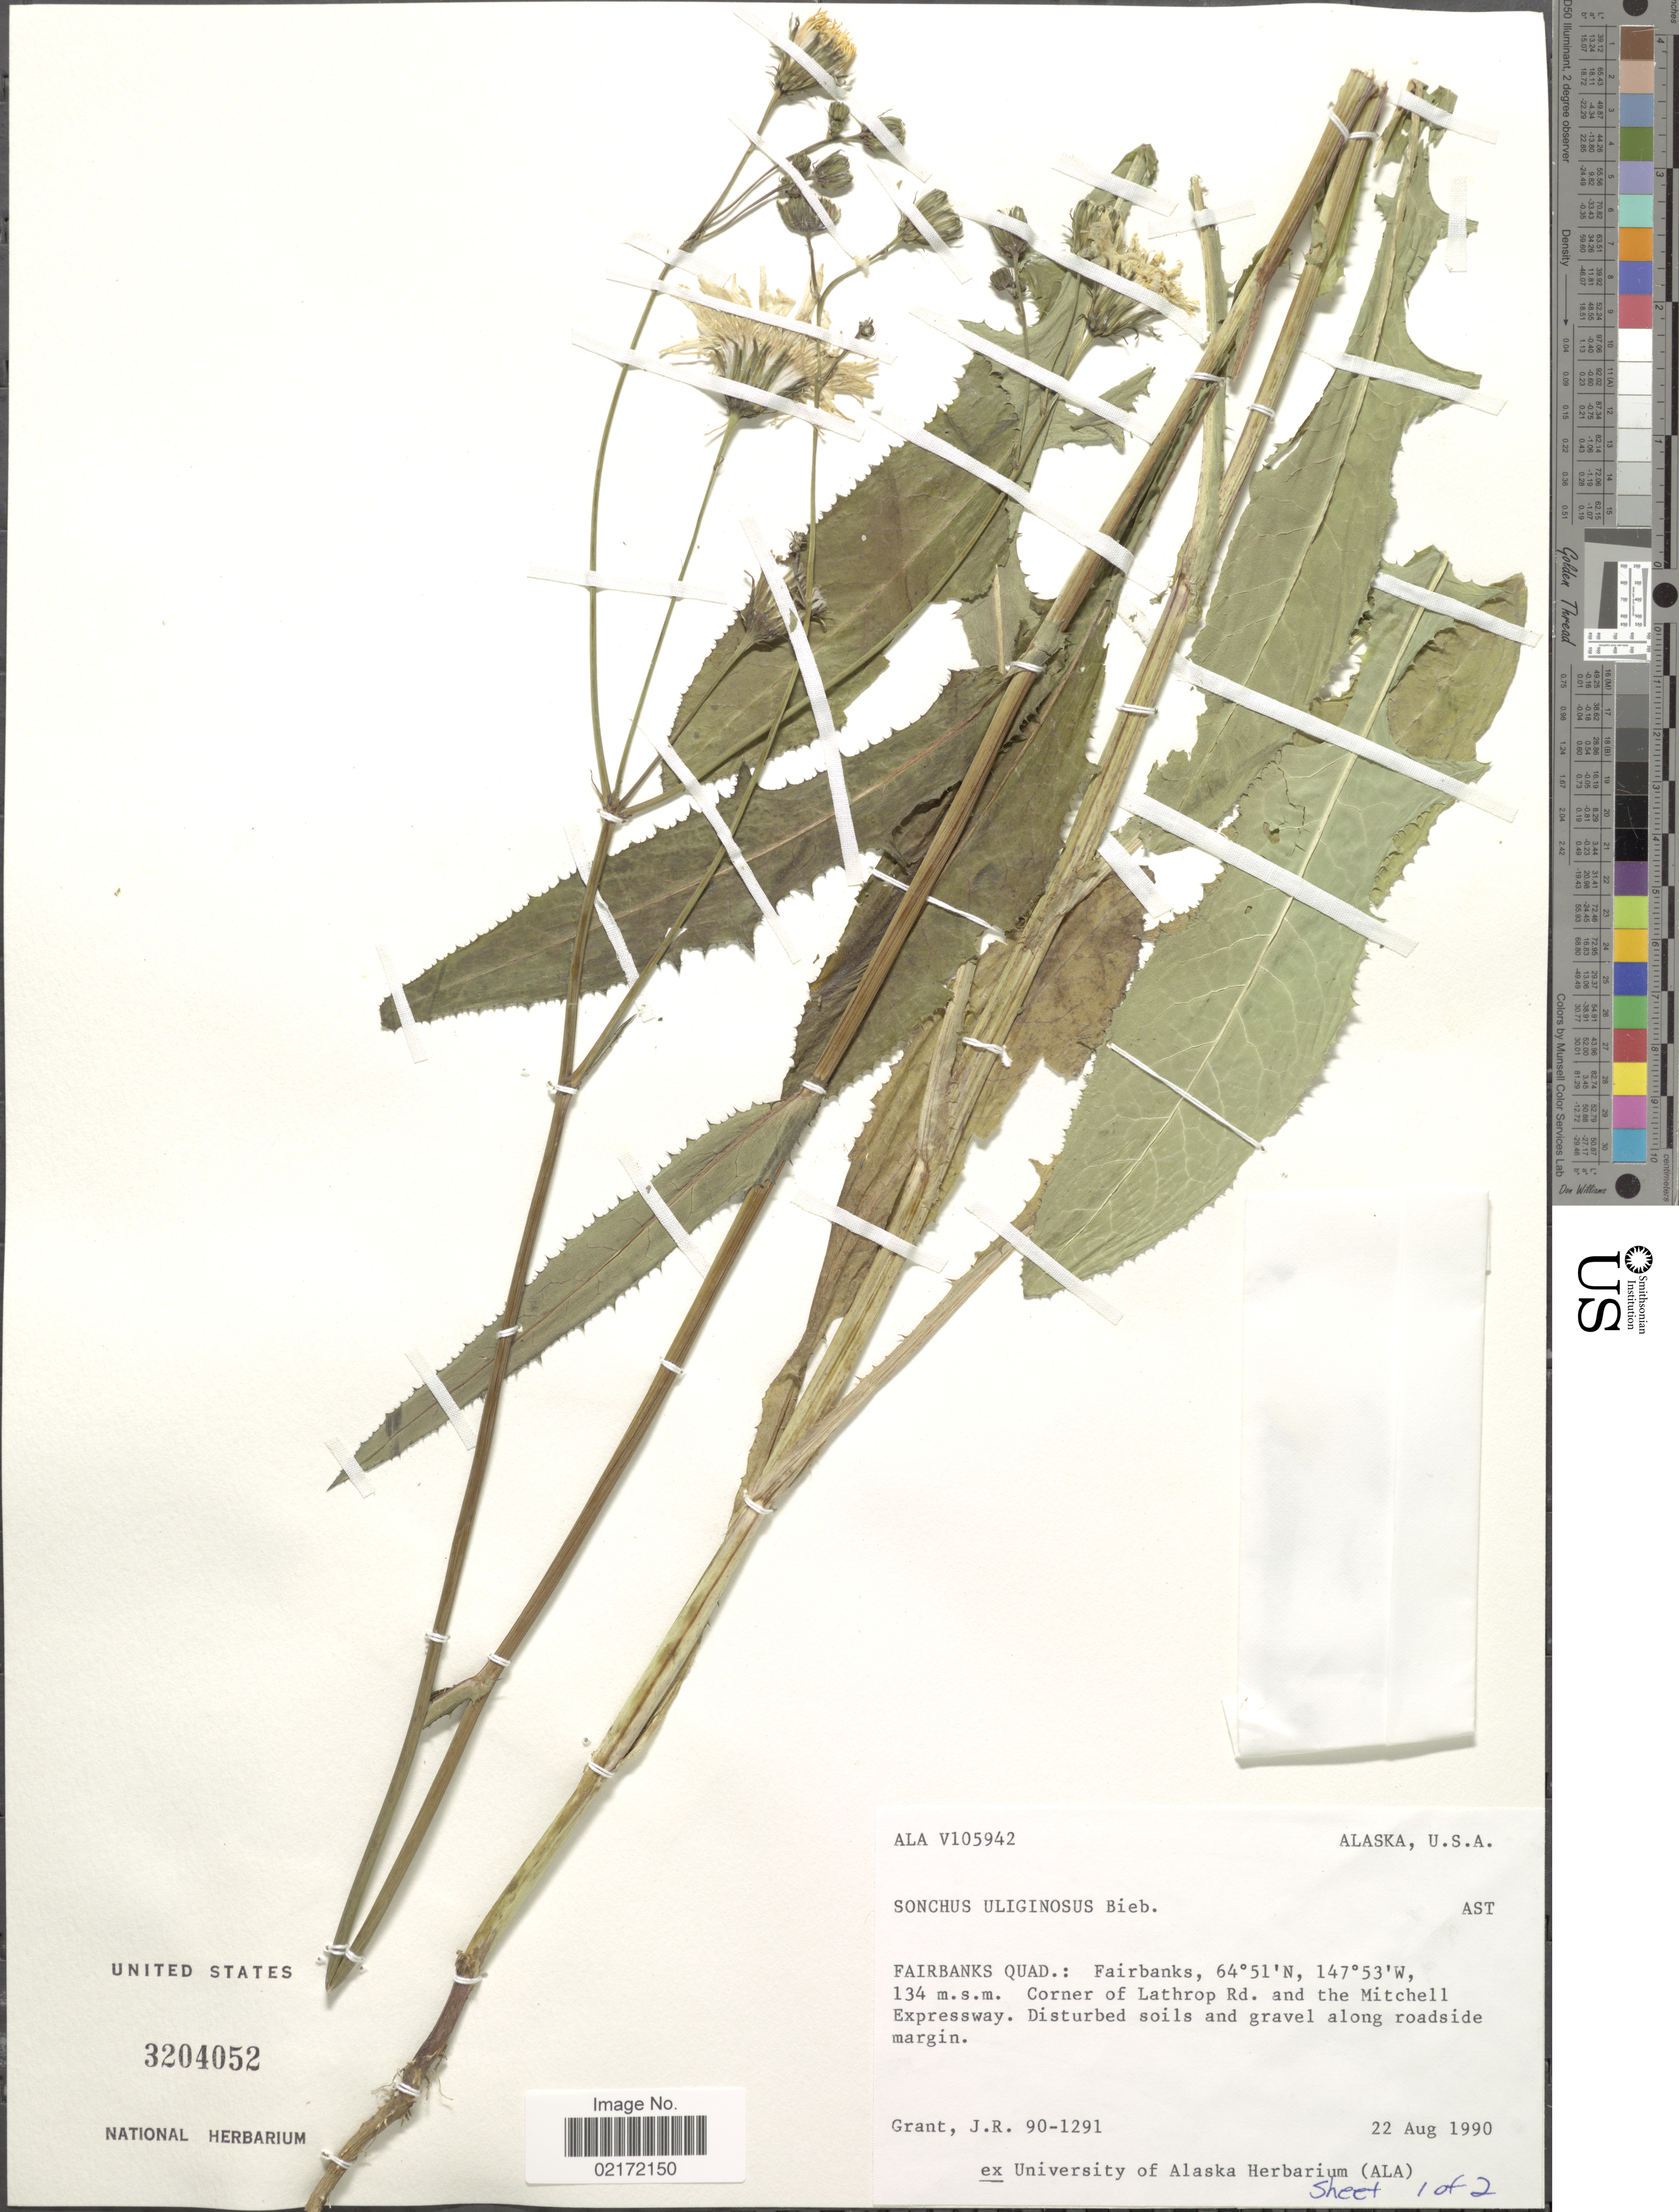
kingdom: Plantae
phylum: Tracheophyta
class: Magnoliopsida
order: Asterales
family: Asteraceae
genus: Sonchus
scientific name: Sonchus arvensis subsp. uliginosus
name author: (M. Bieb.) Nyman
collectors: J. Grant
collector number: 90-1291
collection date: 1990-08-22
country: United States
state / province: Alaska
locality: Fairbanks Quad.: Fairbanks. Corner of Lathrop Rd. and the Mitchell Expressway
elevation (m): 134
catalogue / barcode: US 3204052